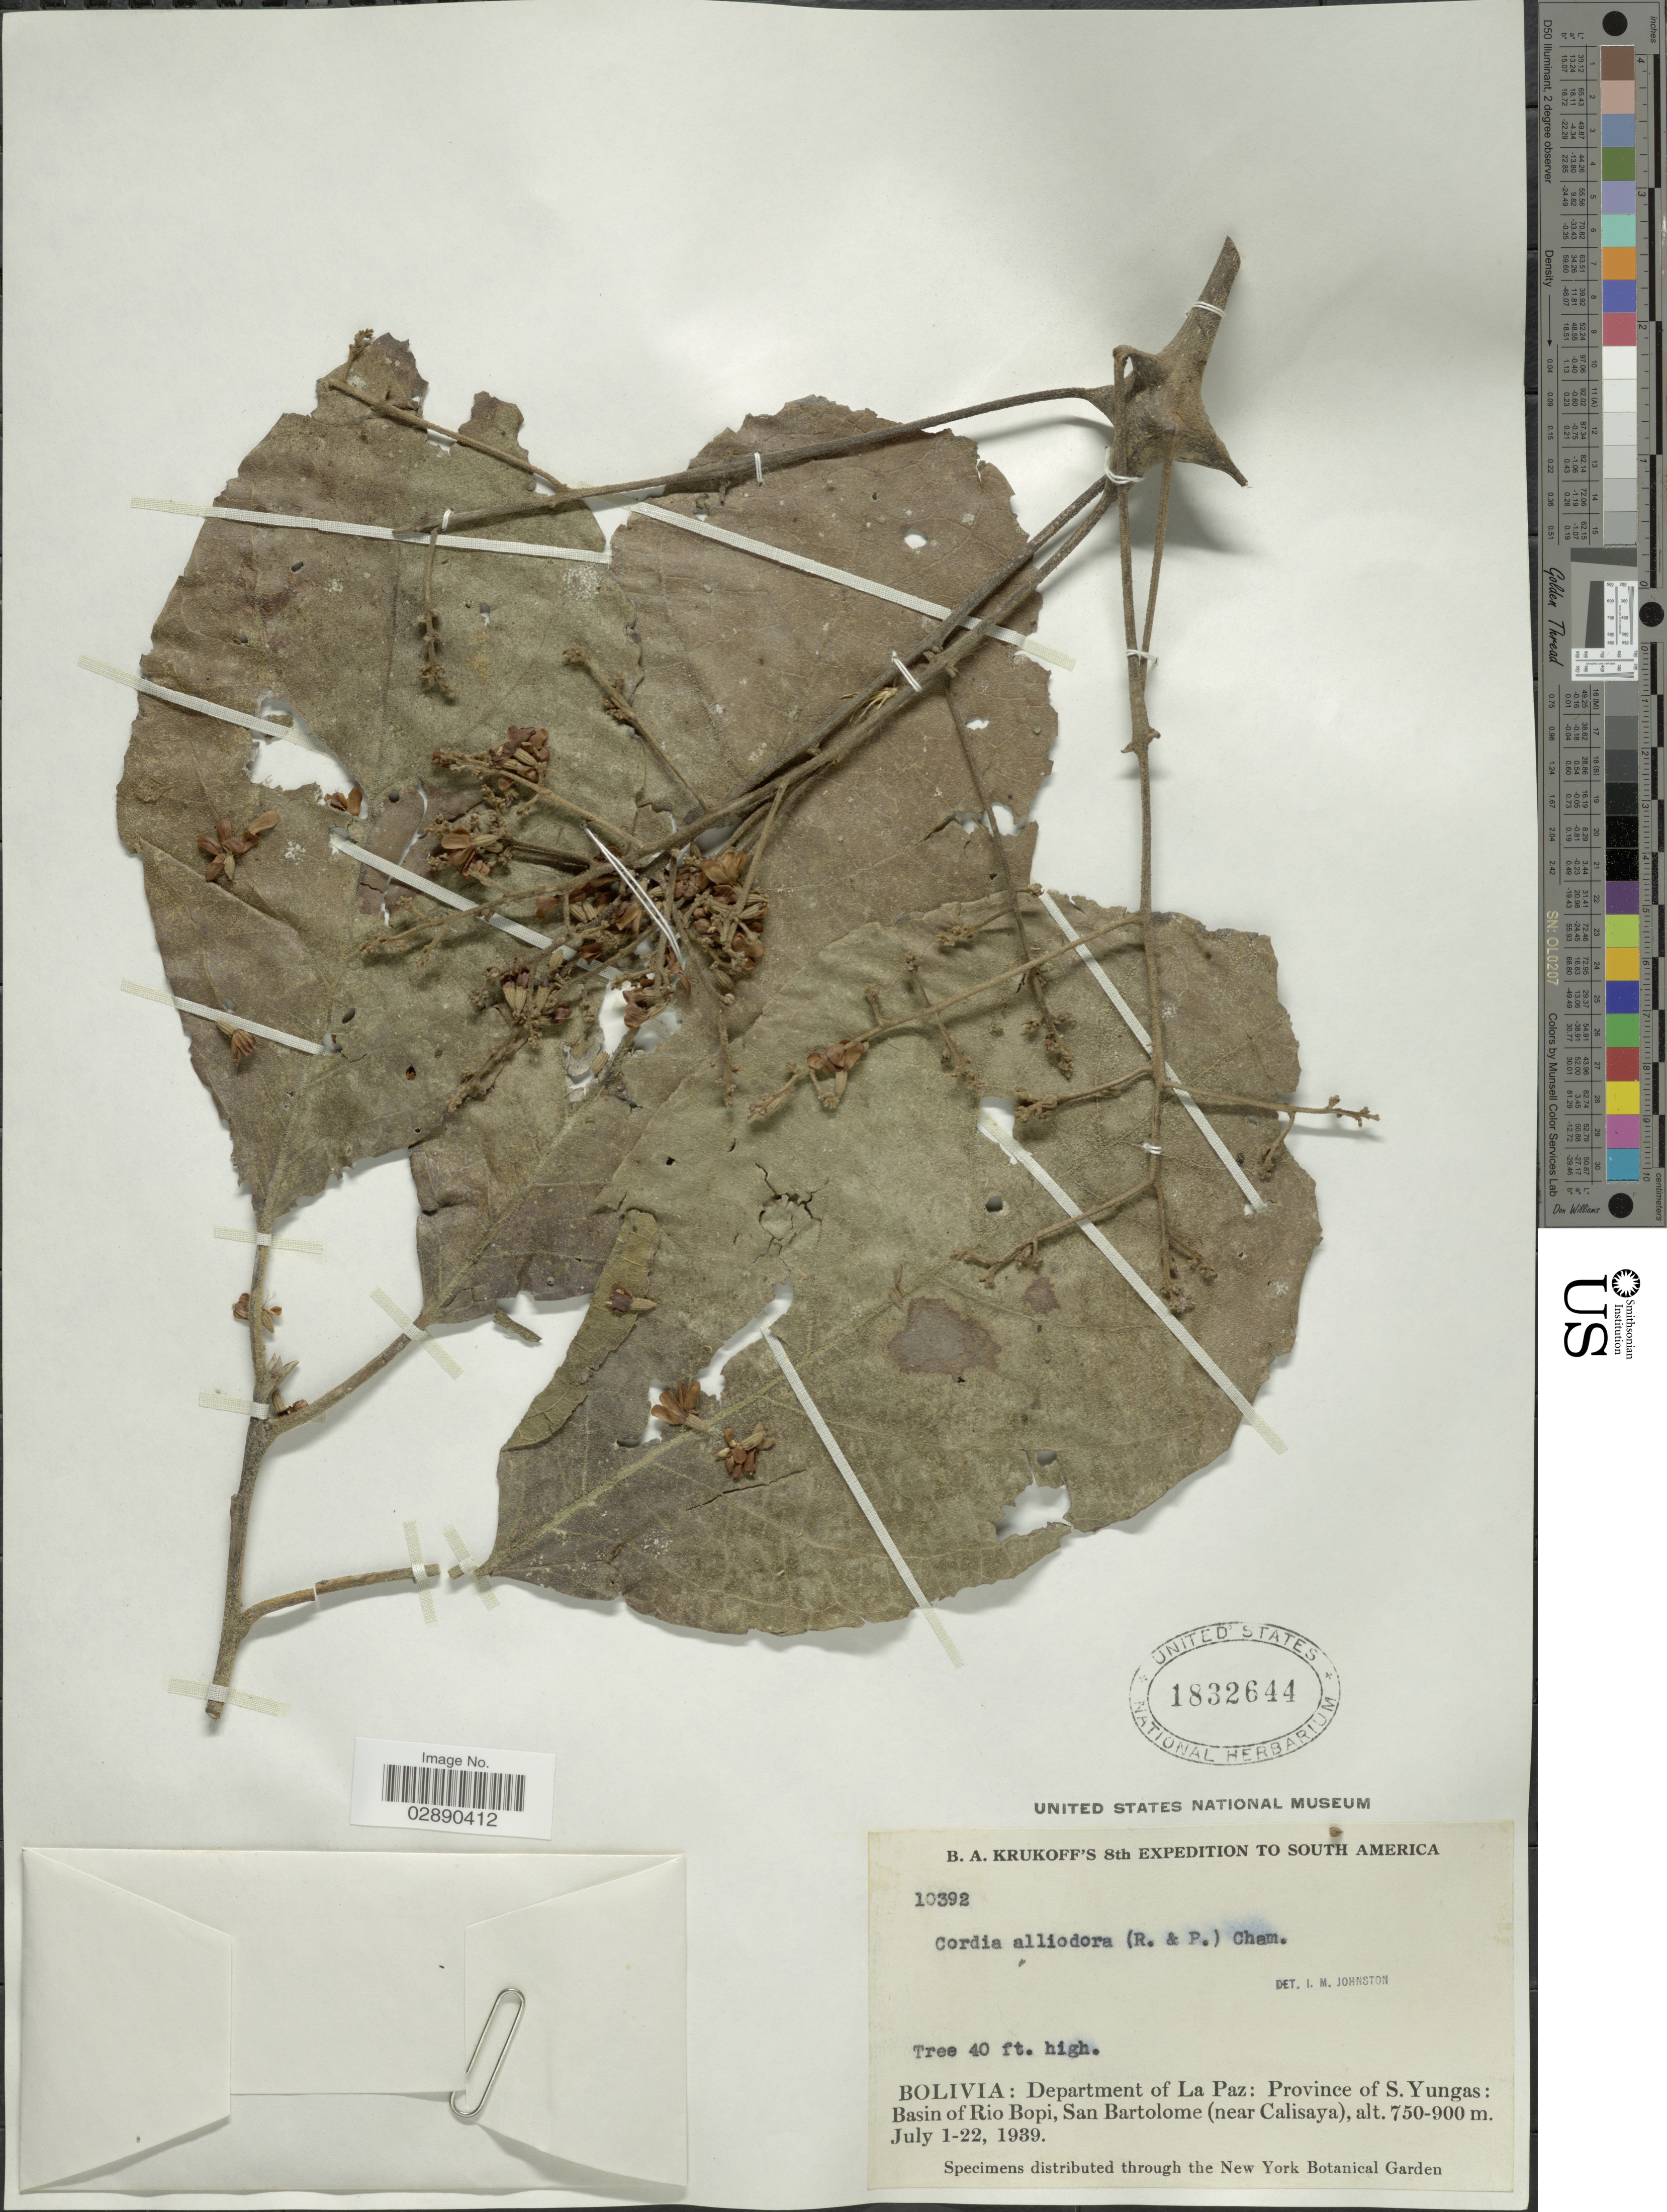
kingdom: Plantae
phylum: Tracheophyta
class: Magnoliopsida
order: Boraginales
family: Cordiaceae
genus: Cordia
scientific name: Cordia alliodora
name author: (Ruiz & Pav.) Oken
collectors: B. A. Krukoff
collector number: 10392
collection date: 1939-07-01/1939-07-22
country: Bolivia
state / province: La Paz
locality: Department of La Paz: Province of S. Yungas: Basin of Rio Bopi, San Bartolome (near Calisaya).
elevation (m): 750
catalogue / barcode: US 1832644